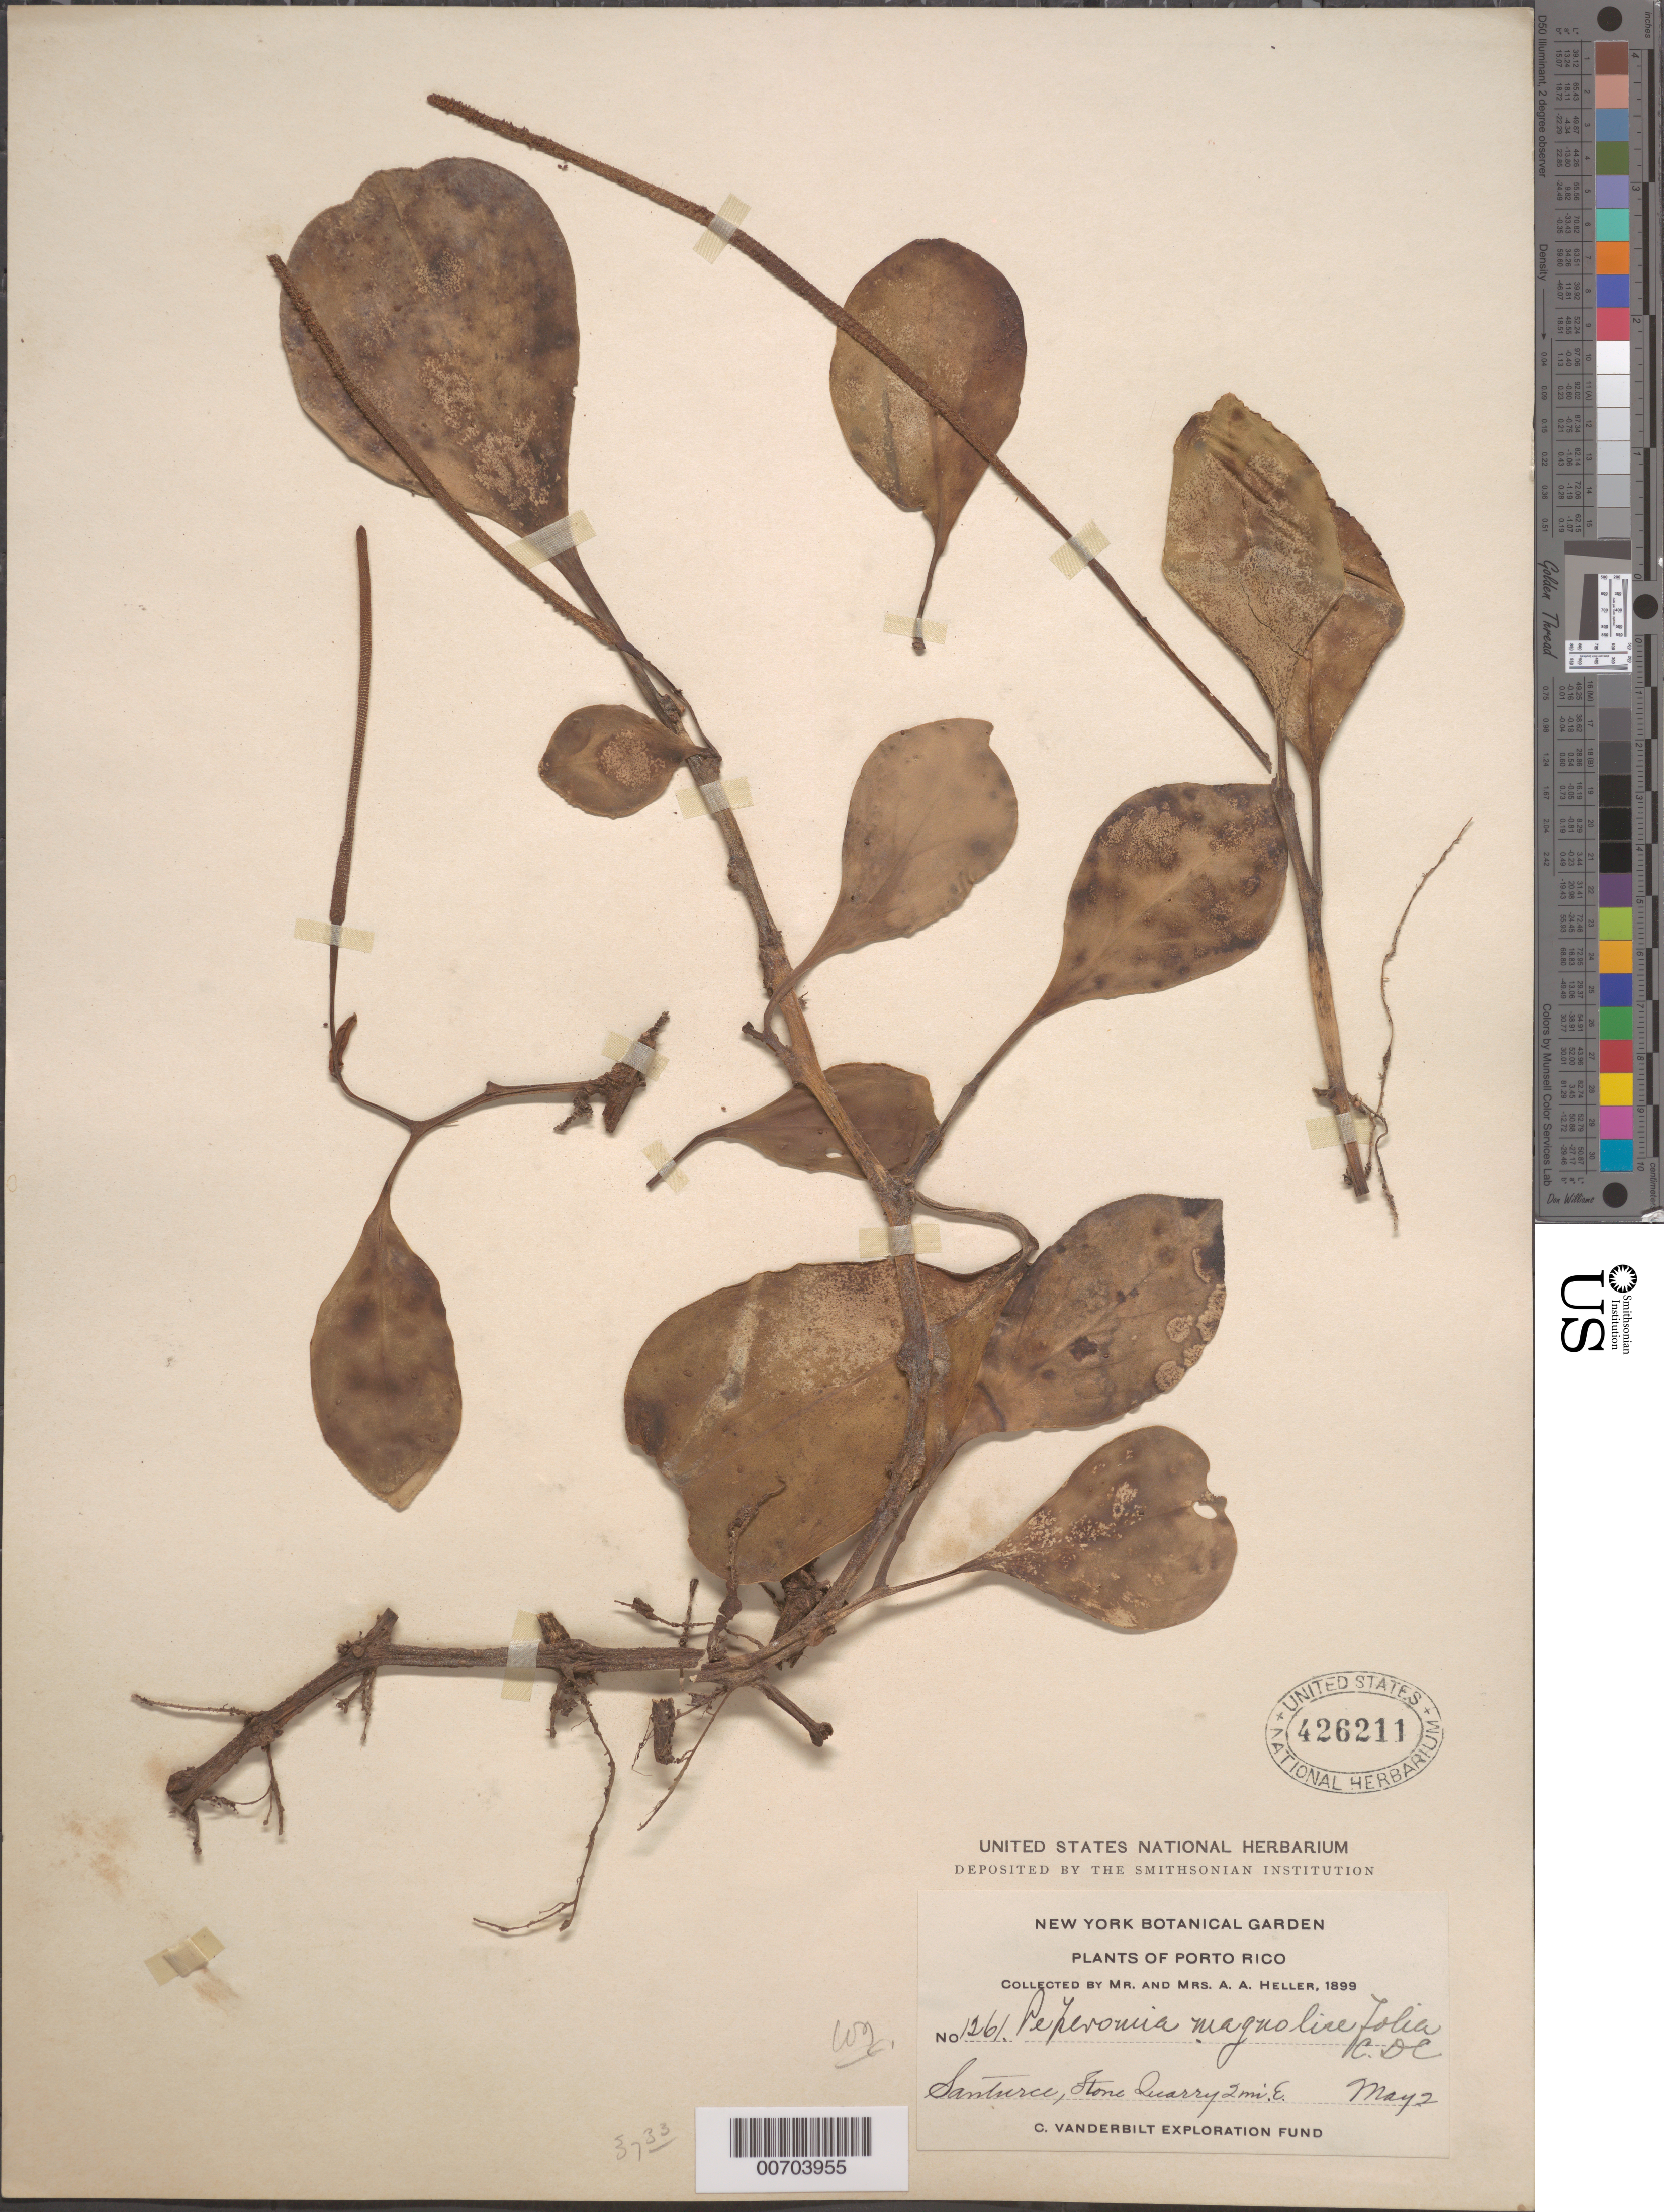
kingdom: Plantae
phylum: Tracheophyta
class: Magnoliopsida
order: Piperales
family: Piperaceae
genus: Peperomia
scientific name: Peperomia magnoliifolia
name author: (Jacq.) A. Dietr.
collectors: A. A. Heller & -- Heller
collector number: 1261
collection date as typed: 02 May 1899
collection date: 1899-05-02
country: Puerto Rico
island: Greater Antilles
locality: Santurce, stone quarry 2 mi E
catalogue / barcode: US 426211